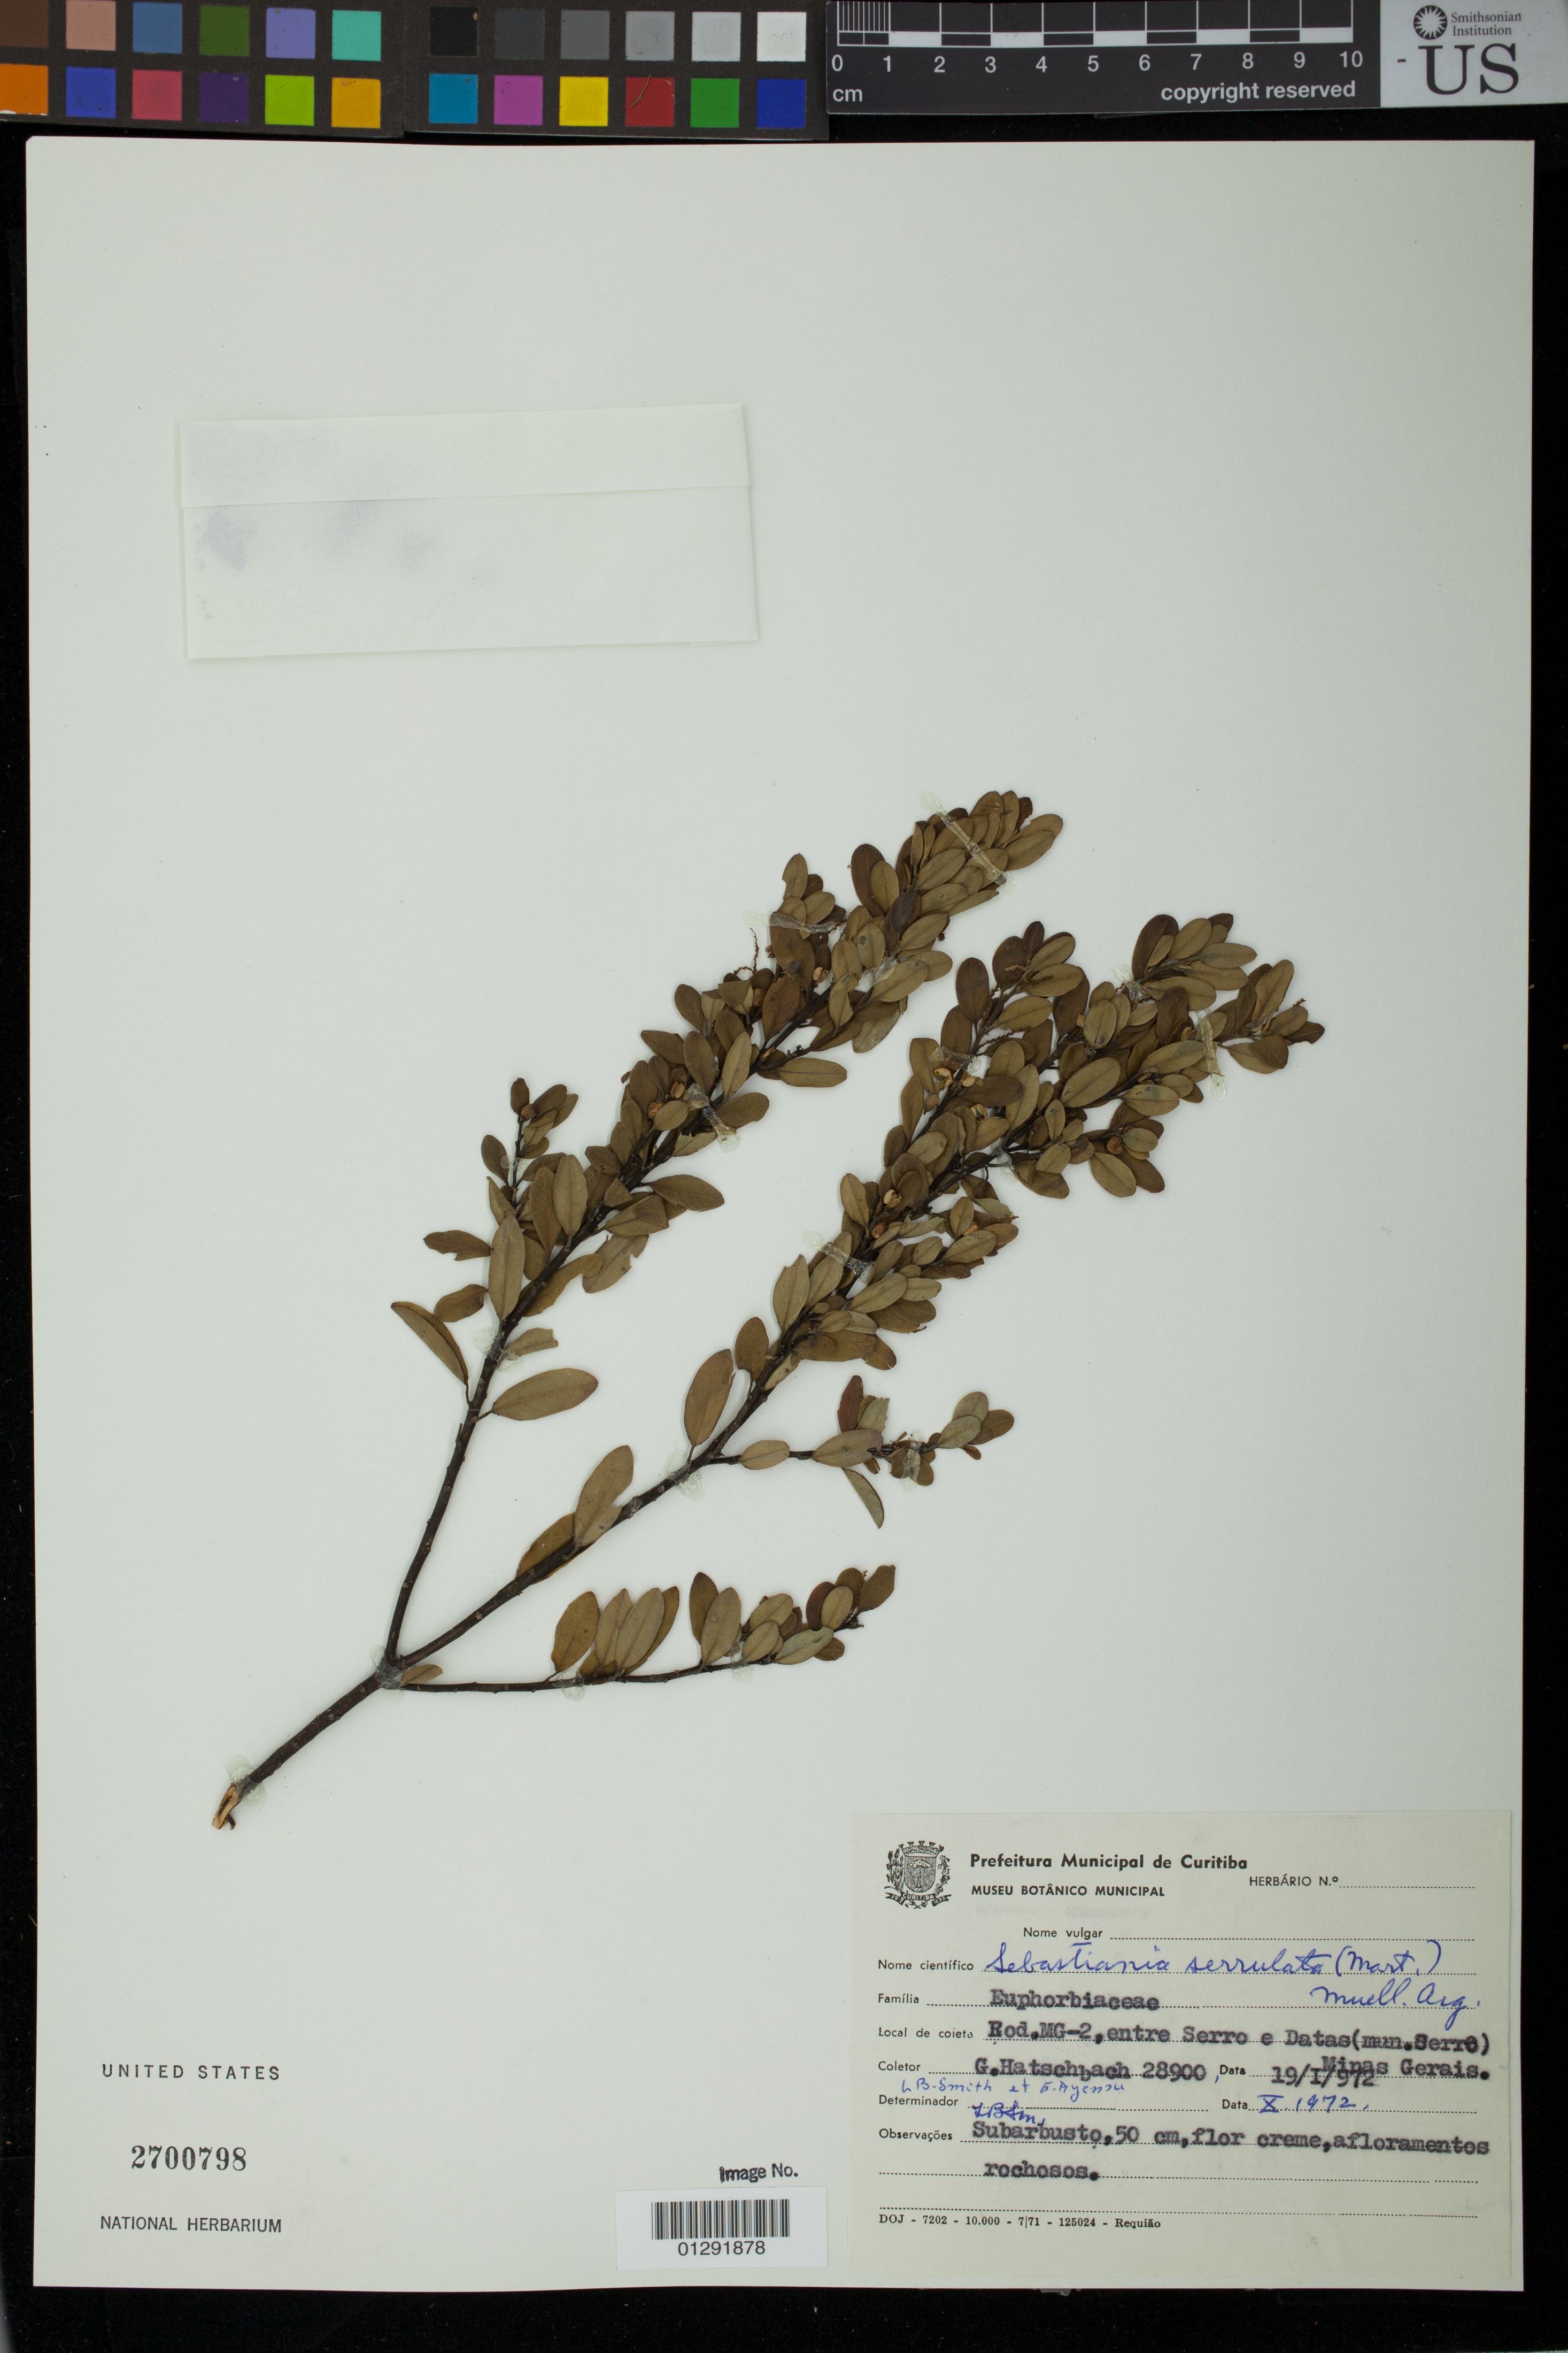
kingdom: Plantae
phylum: Tracheophyta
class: Magnoliopsida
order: Malpighiales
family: Euphorbiaceae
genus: Sebastiania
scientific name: Sebastiania serrulata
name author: (Mart.) Müll. Arg.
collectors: G. Hatschbach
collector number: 28900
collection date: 1972-01-19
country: Brazil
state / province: Minas Gerais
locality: Rod. MG-2, entre Serro e Datas (mun. Serro).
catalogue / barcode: US 2700798